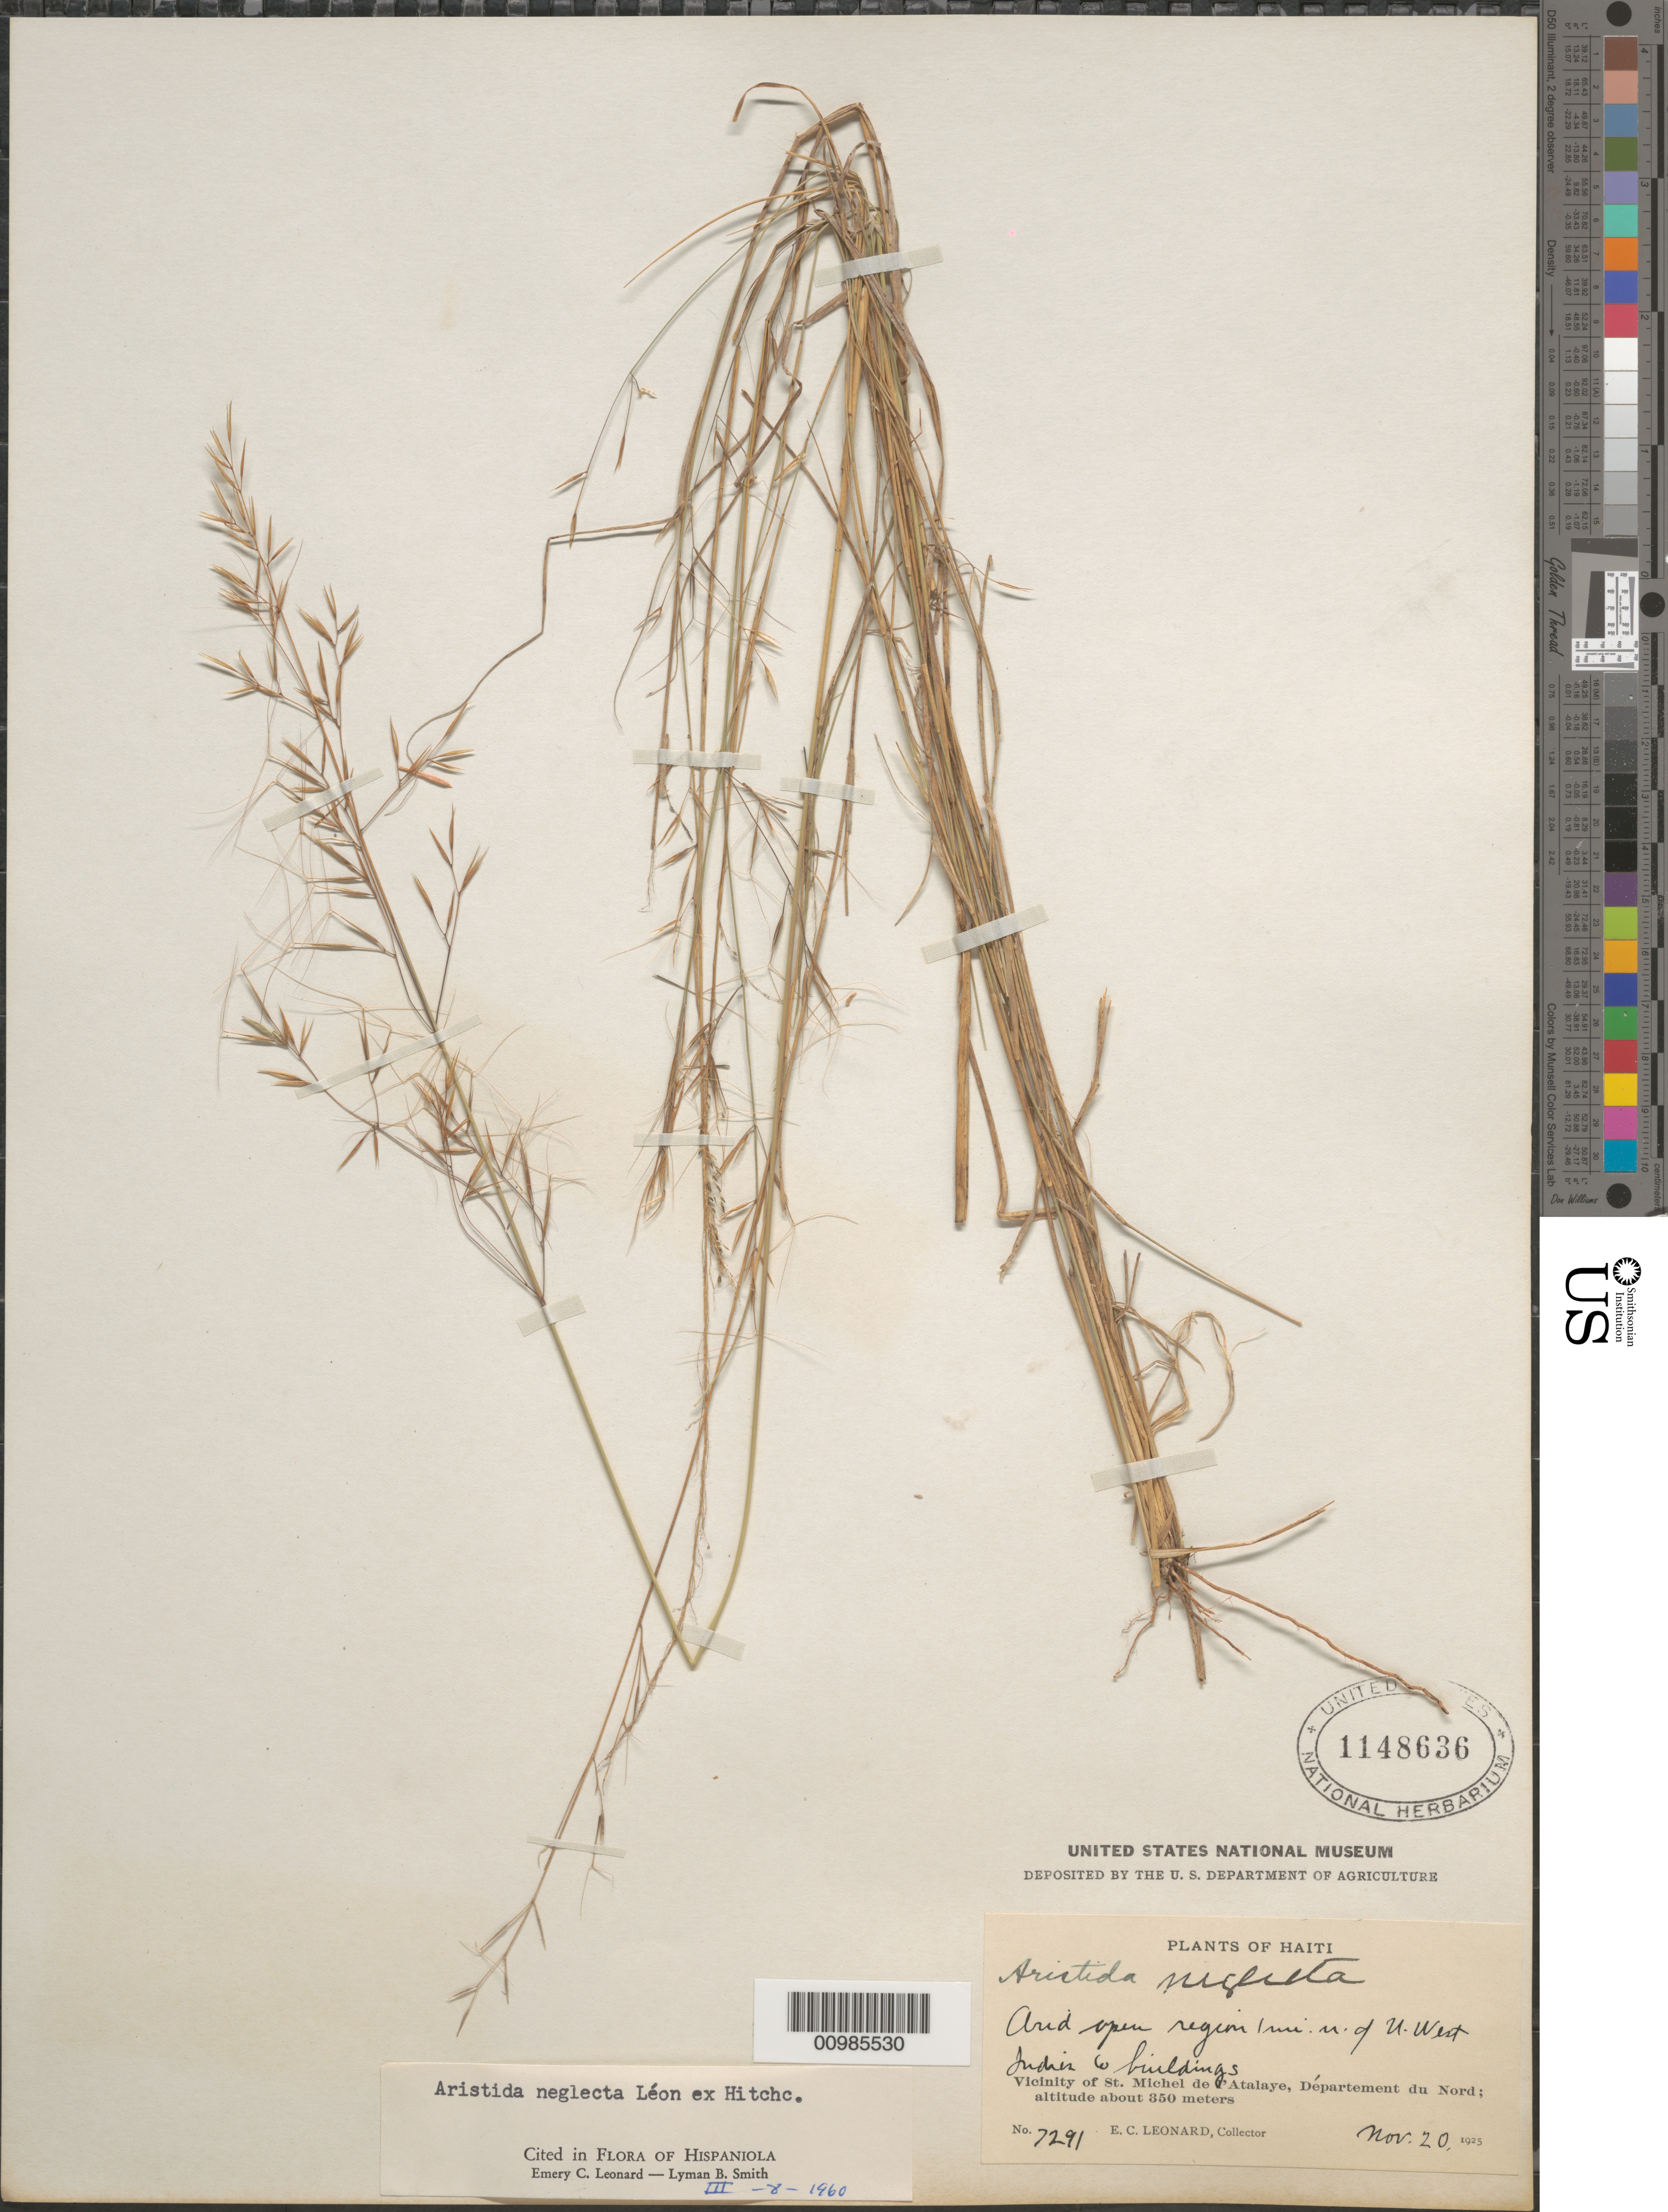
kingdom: Plantae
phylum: Tracheophyta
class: Liliopsida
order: Poales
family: Poaceae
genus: Aristida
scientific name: Aristida neglecta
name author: León ex Hitchc.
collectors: E. C. Leonard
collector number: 7291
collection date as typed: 20 Nov 1925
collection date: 1925-11-20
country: Haiti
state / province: Nord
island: Hispaniola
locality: Vicinity of St. Michel de l'Atalaye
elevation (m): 350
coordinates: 0 N, 0 E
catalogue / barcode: US 1148636